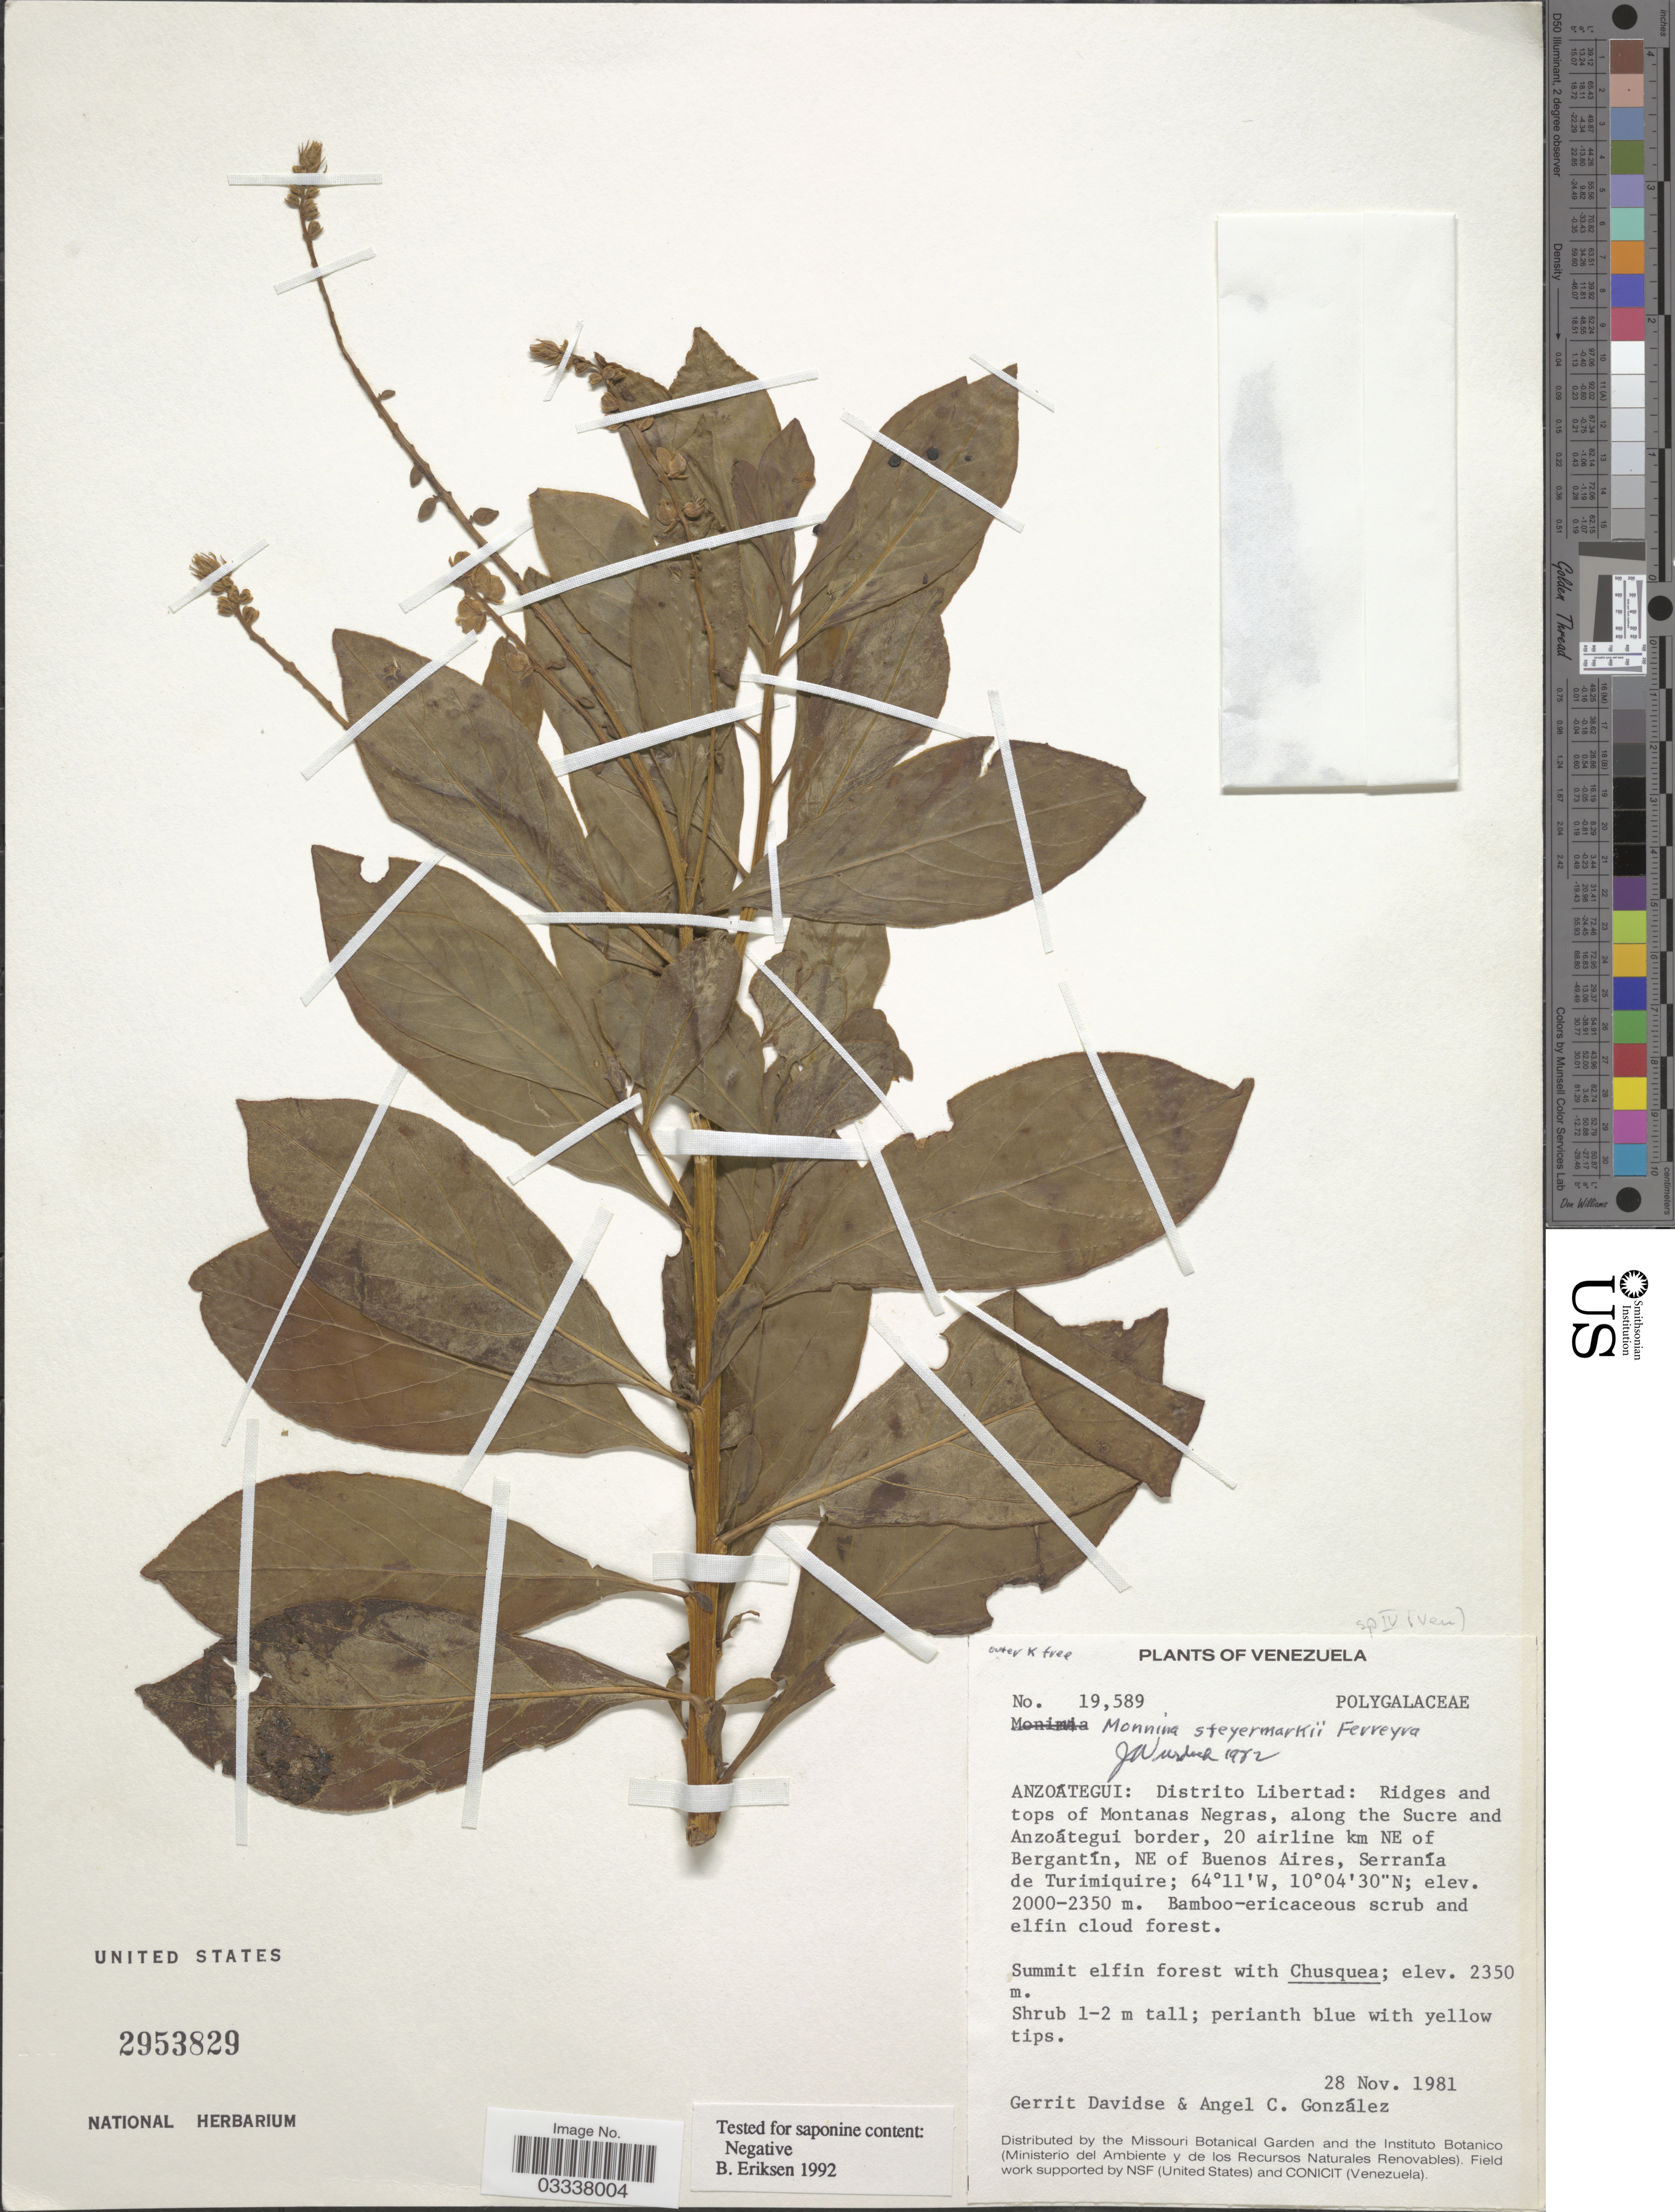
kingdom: Plantae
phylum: Tracheophyta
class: Magnoliopsida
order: Fabales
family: Polygalaceae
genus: Monnina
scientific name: Monnina steyermarkii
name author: Ferreyra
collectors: G. Davidse & A. C. González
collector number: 19589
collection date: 1981-11-28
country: Venezuela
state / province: Anzoategui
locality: Distrito Libertad: Ridges and tops of Montanas Negras, along the Sucre and Anzoátegui border, 20 airline km NE of Bergantín, NE of Buenos Aires, Serranía de Turimiquire.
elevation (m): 2000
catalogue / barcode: US 2953829